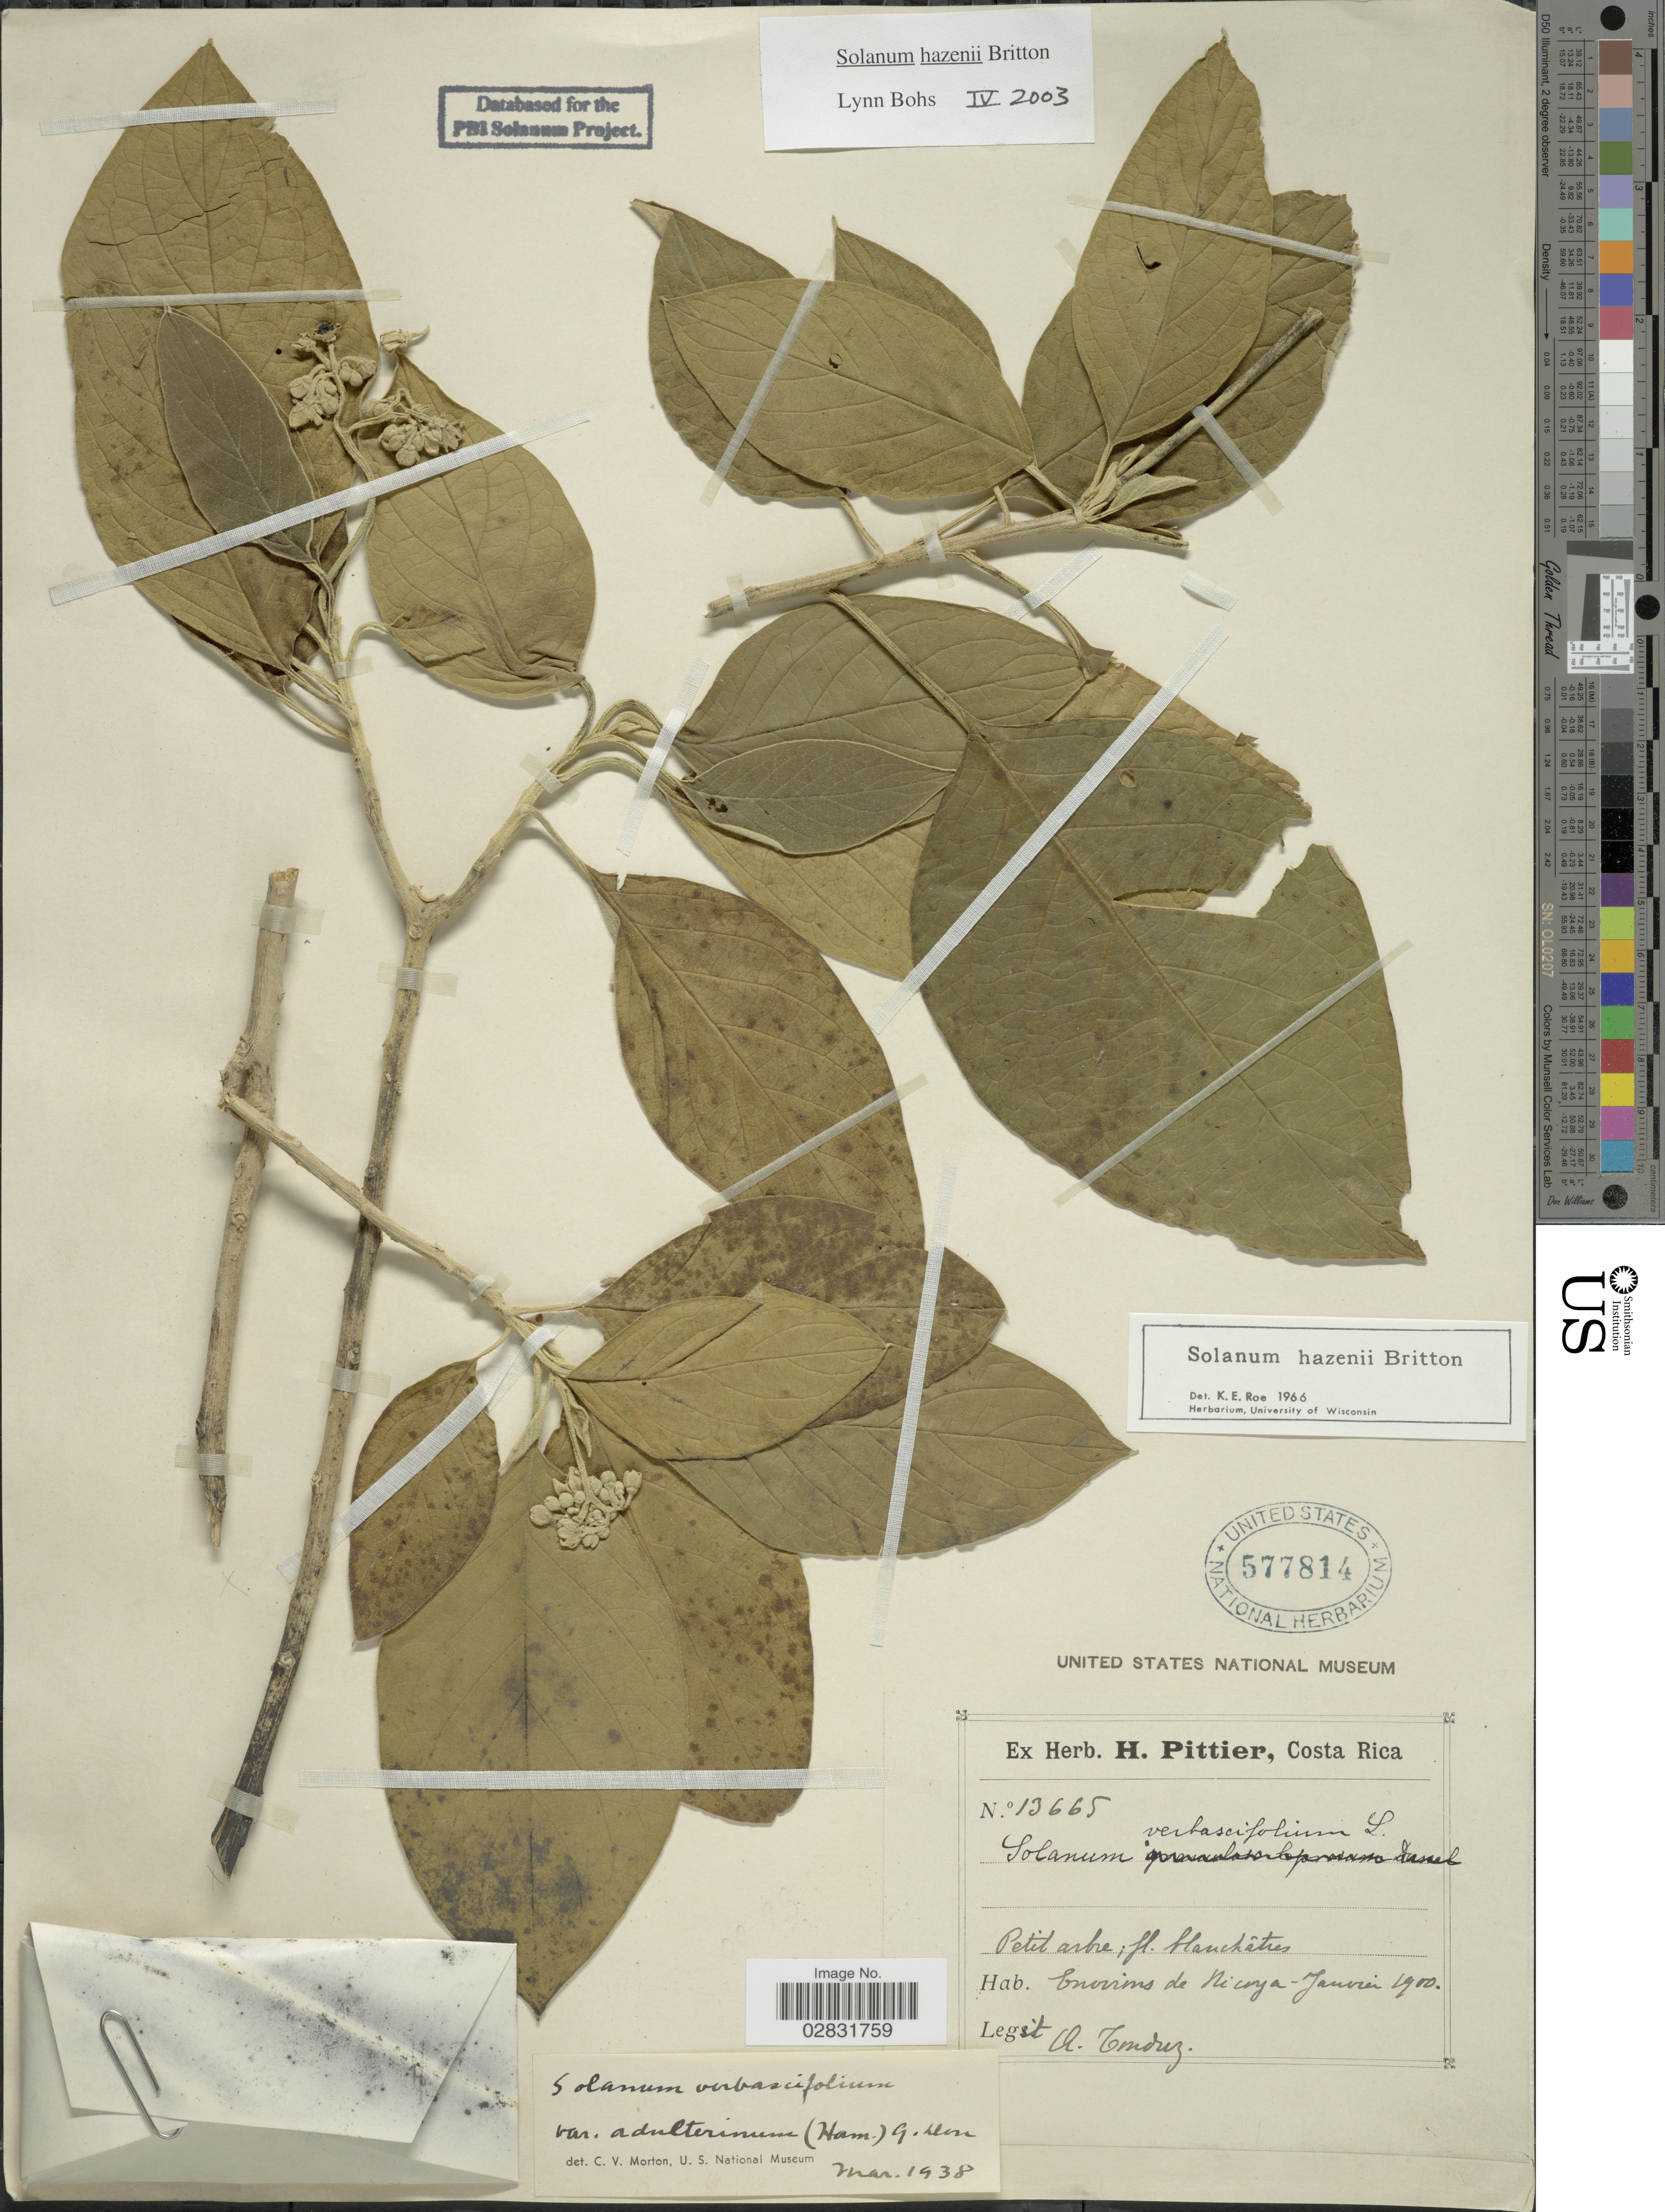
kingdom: Plantae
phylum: Tracheophyta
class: Magnoliopsida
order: Solanales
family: Solanaceae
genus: Solanum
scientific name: Solanum hazenii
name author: Britton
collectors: A. Tonduz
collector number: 13665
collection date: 1900-01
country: Costa Rica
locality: Environs de Nicoya.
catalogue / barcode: US 577814